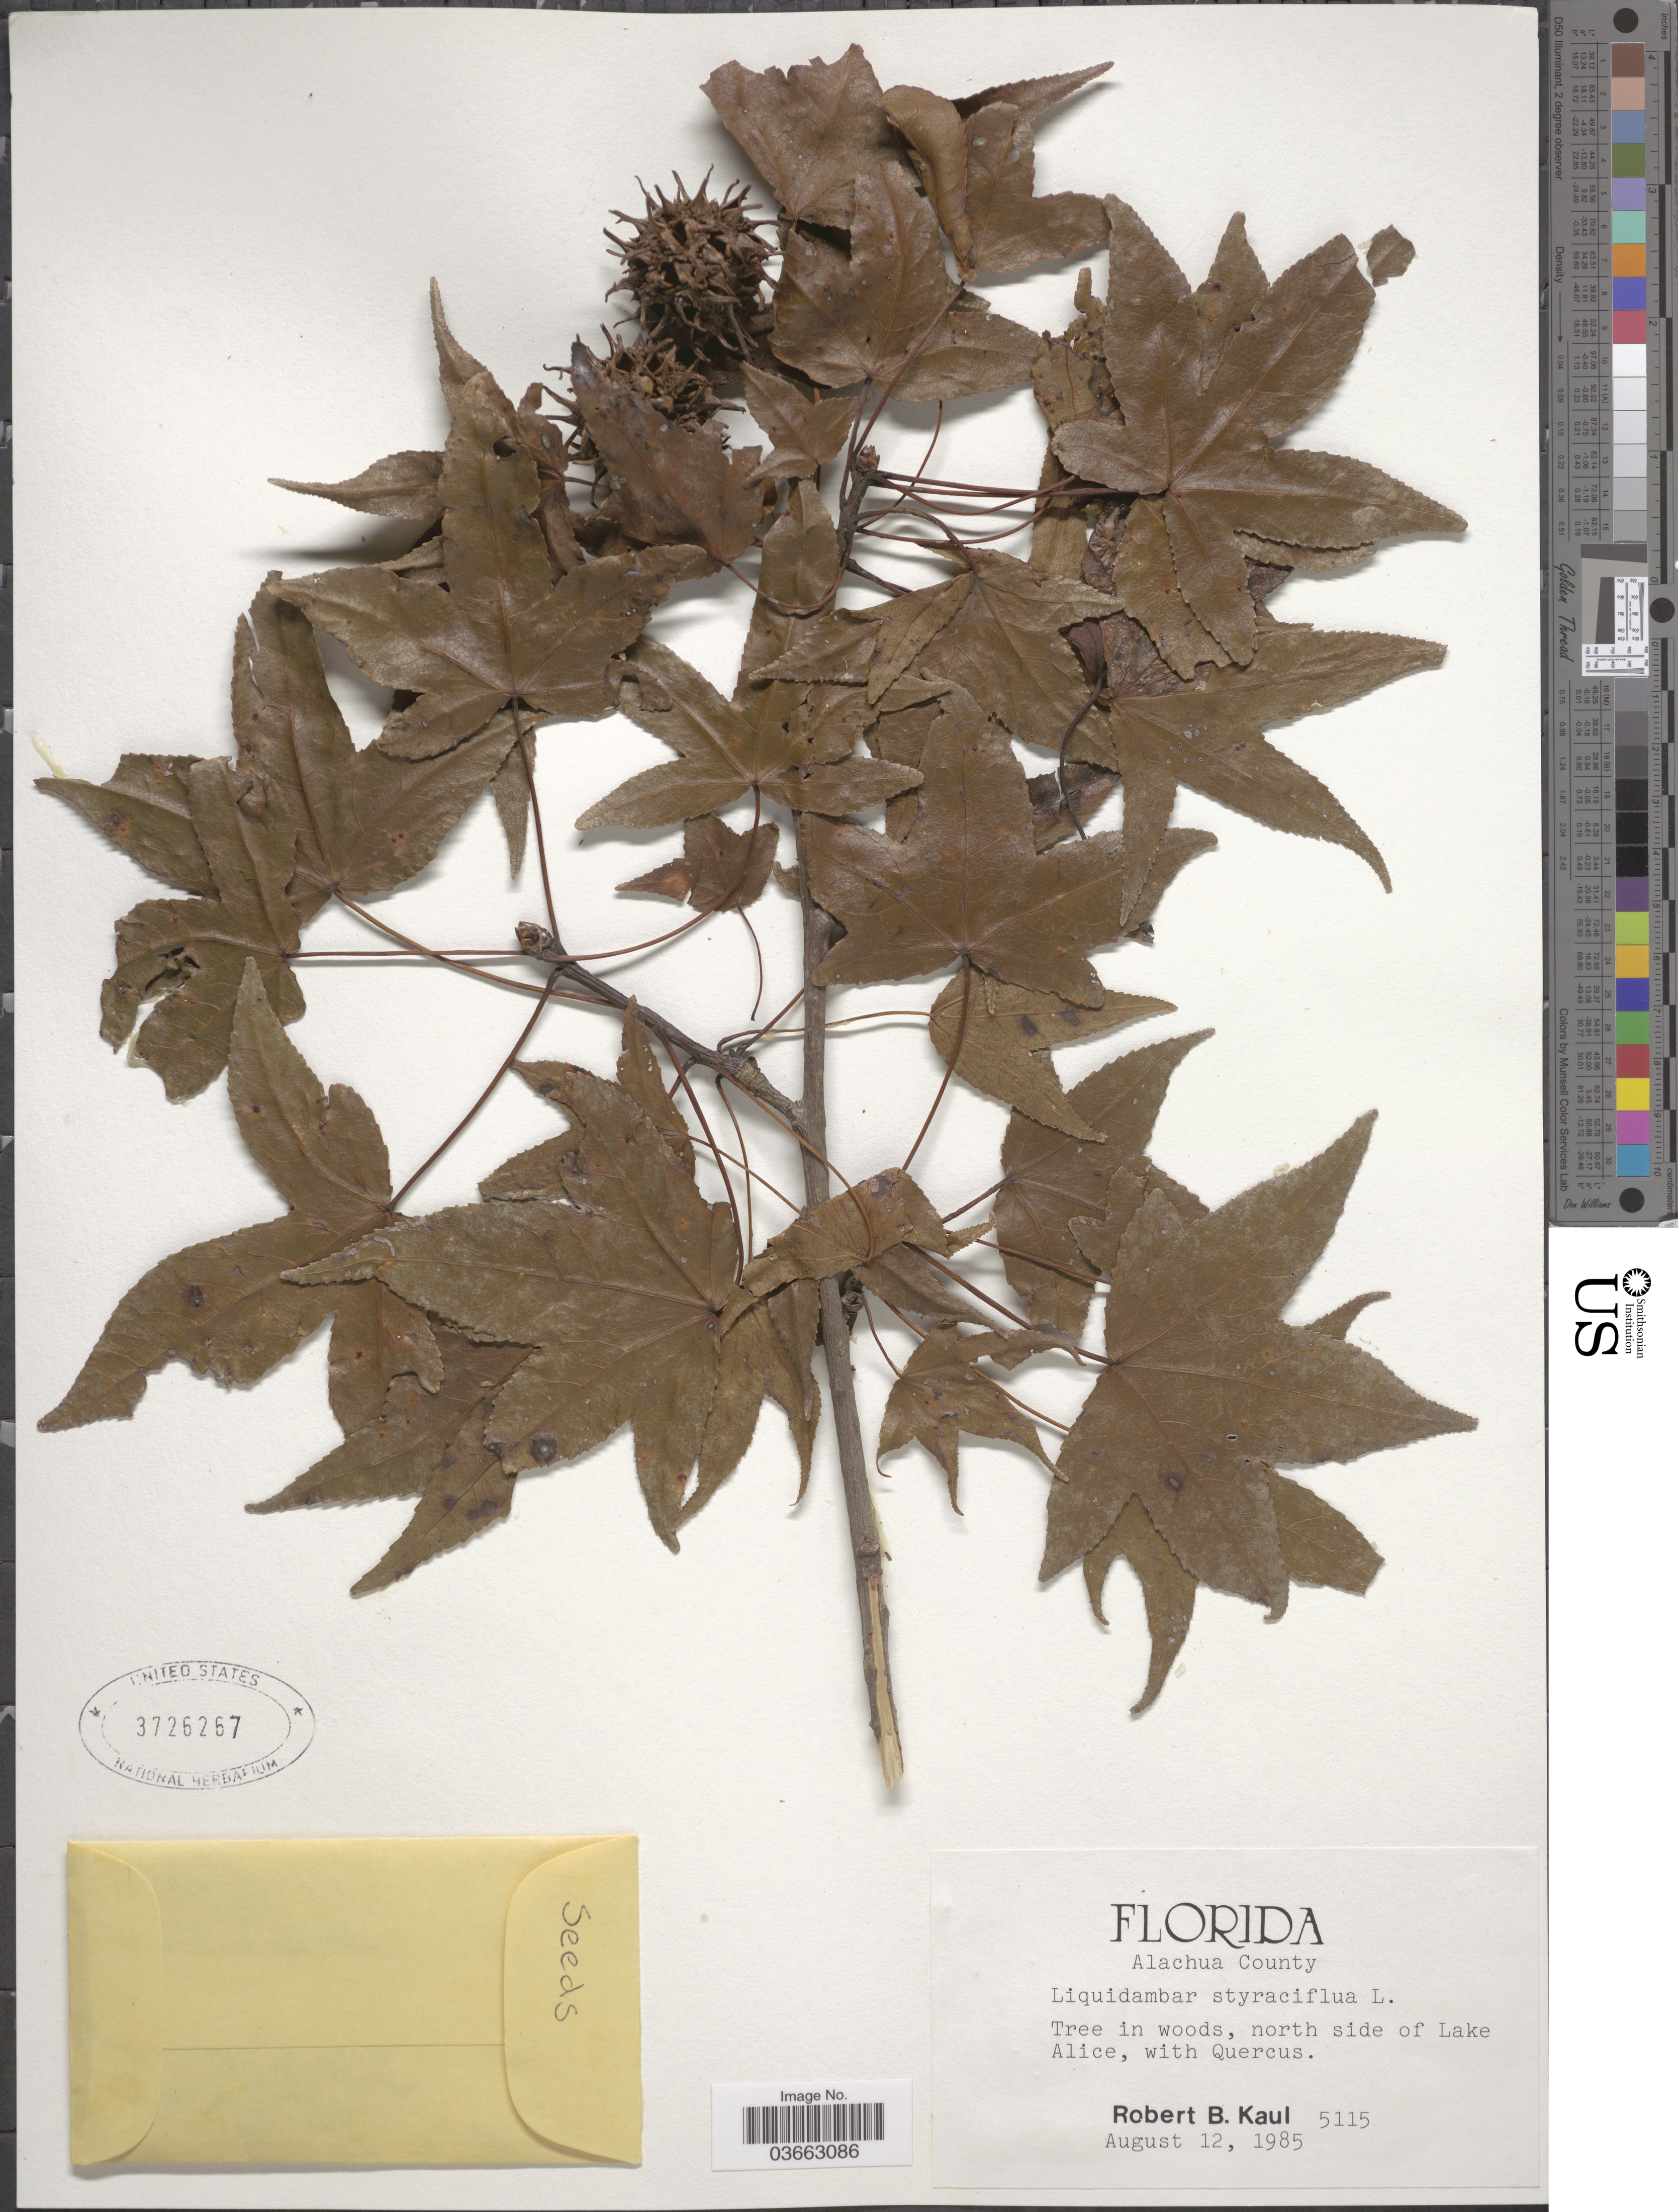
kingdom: Plantae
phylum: Tracheophyta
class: Magnoliopsida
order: Saxifragales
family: Altingiaceae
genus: Liquidambar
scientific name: Liquidambar styraciflua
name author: L.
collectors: R. Kaul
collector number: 5115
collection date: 1985-08-12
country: United States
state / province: Florida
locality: Alachua County. North side of Lake Alice.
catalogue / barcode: US 3726267